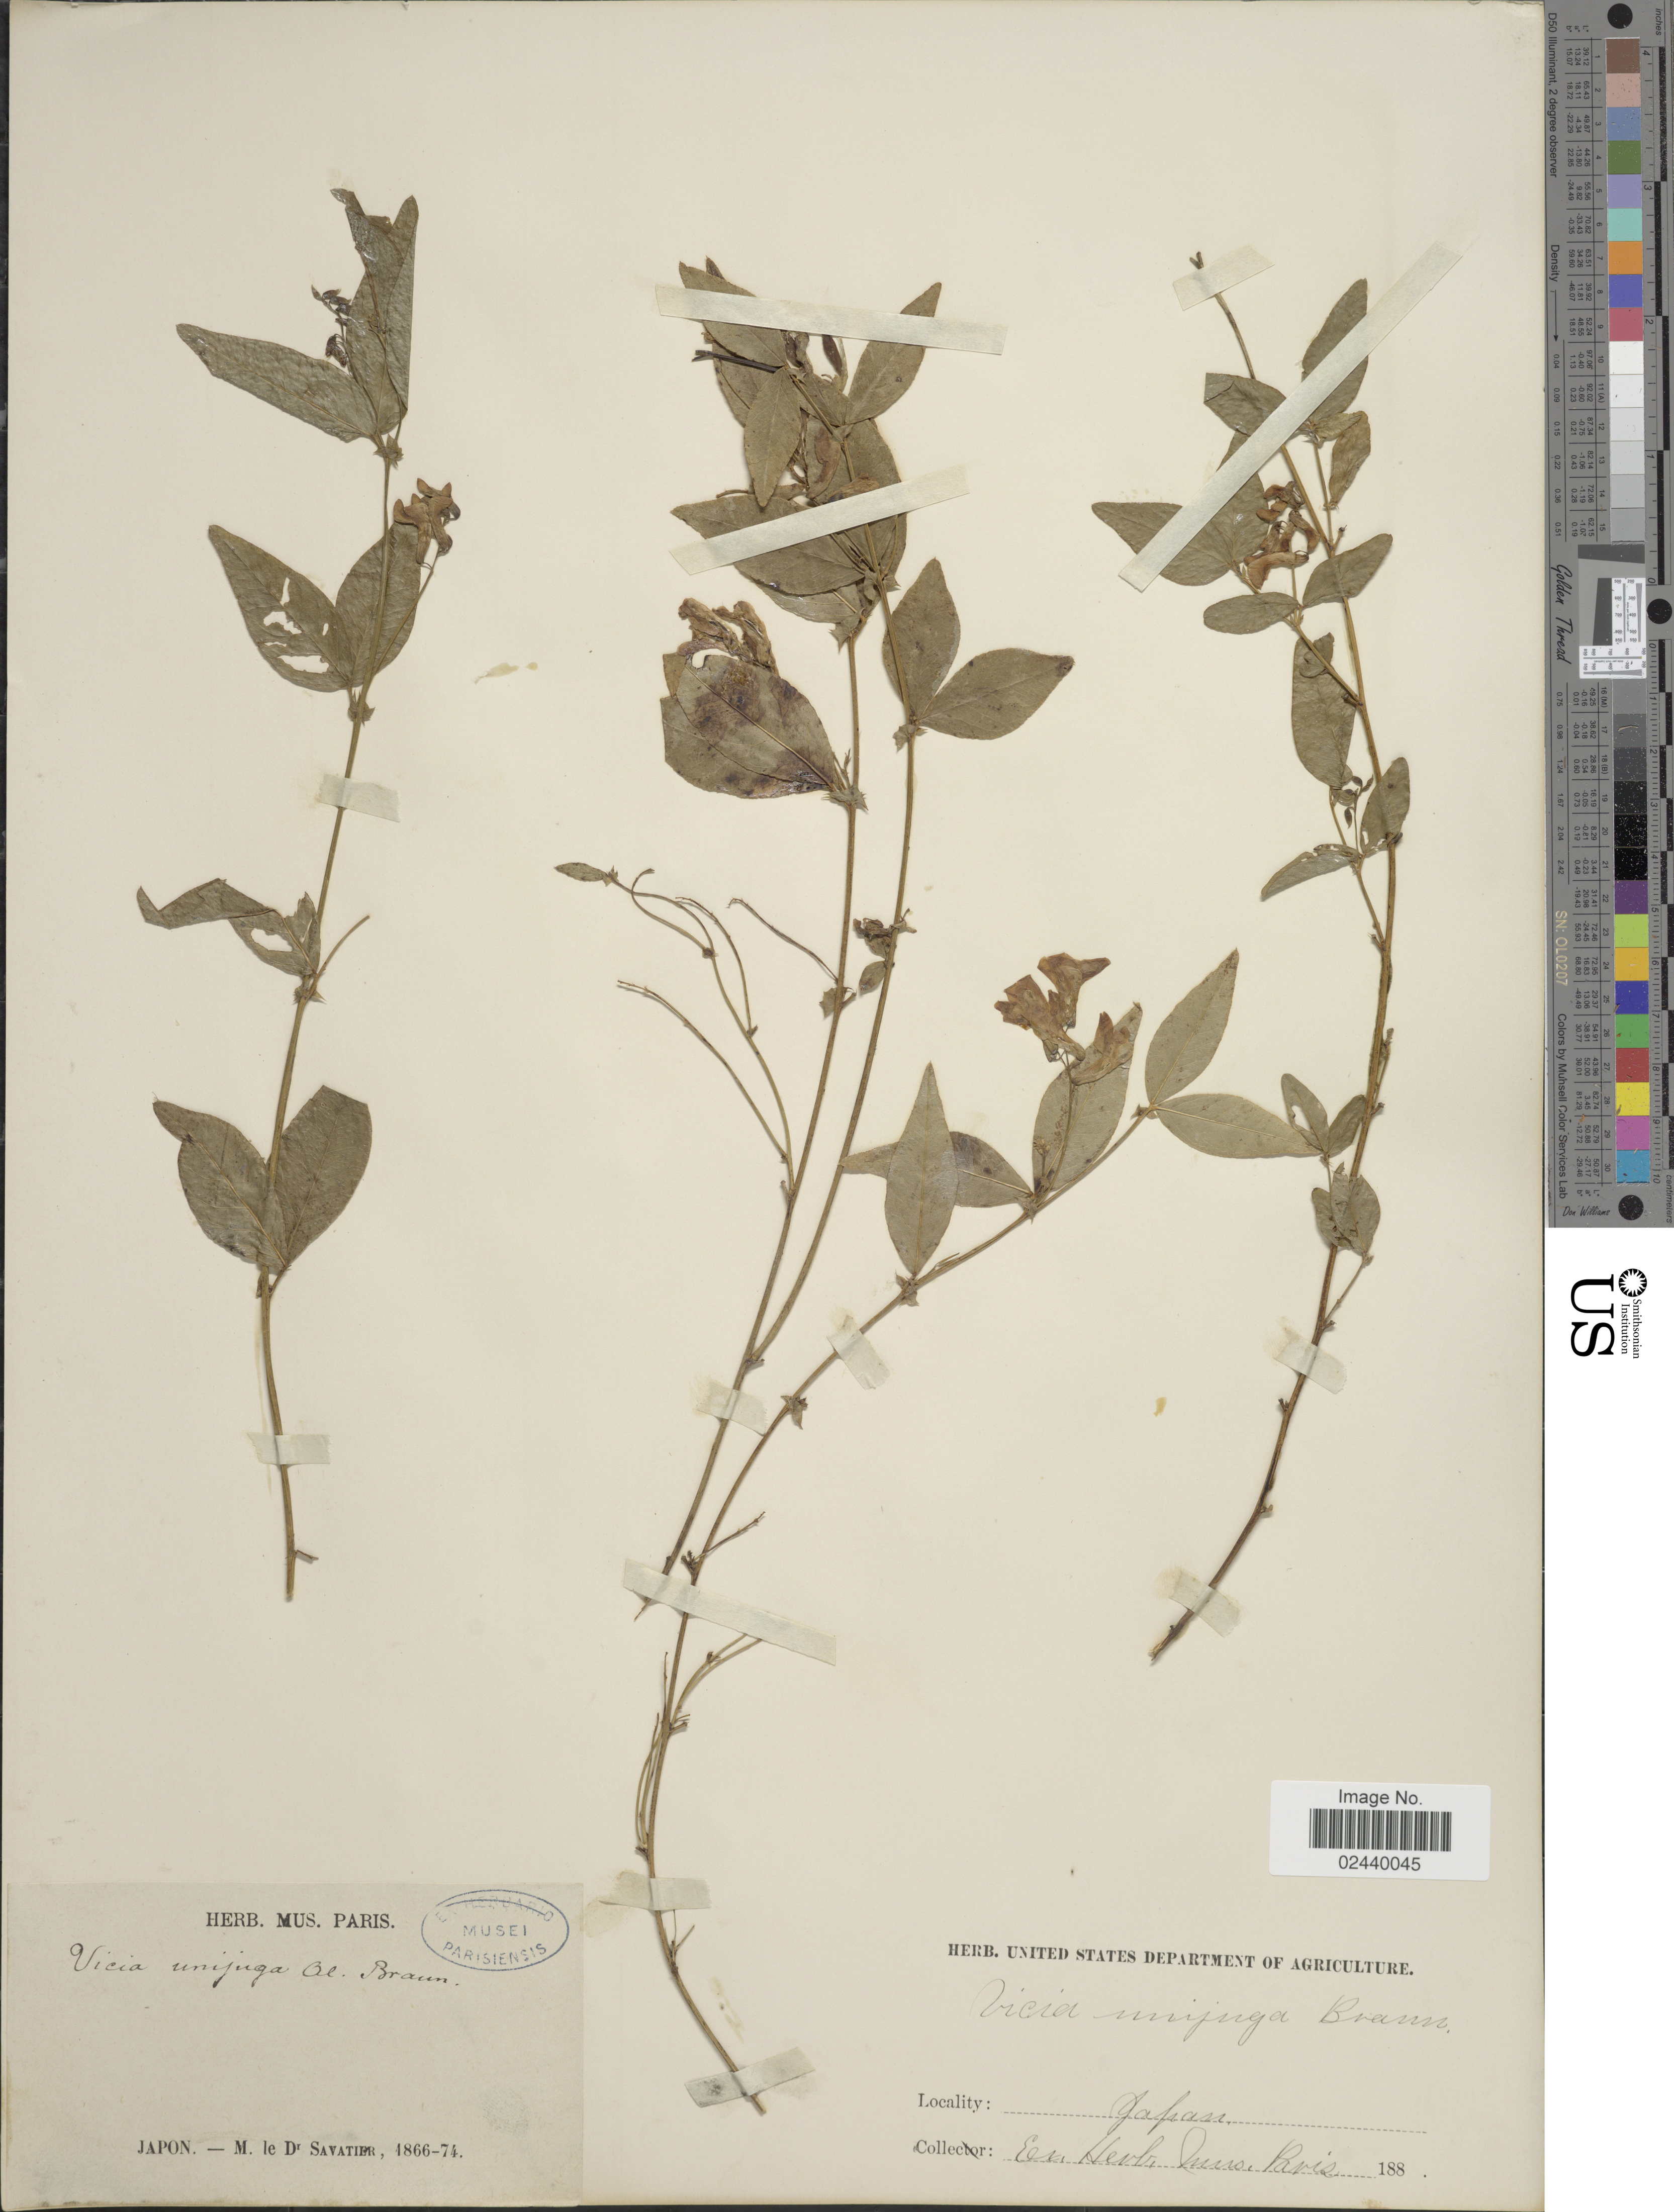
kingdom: Plantae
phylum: Tracheophyta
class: Magnoliopsida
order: Fabales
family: Fabaceae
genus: Vicia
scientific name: Vicia unijuga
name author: A. Braun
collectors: M. Savatier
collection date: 1866/1874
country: Japan